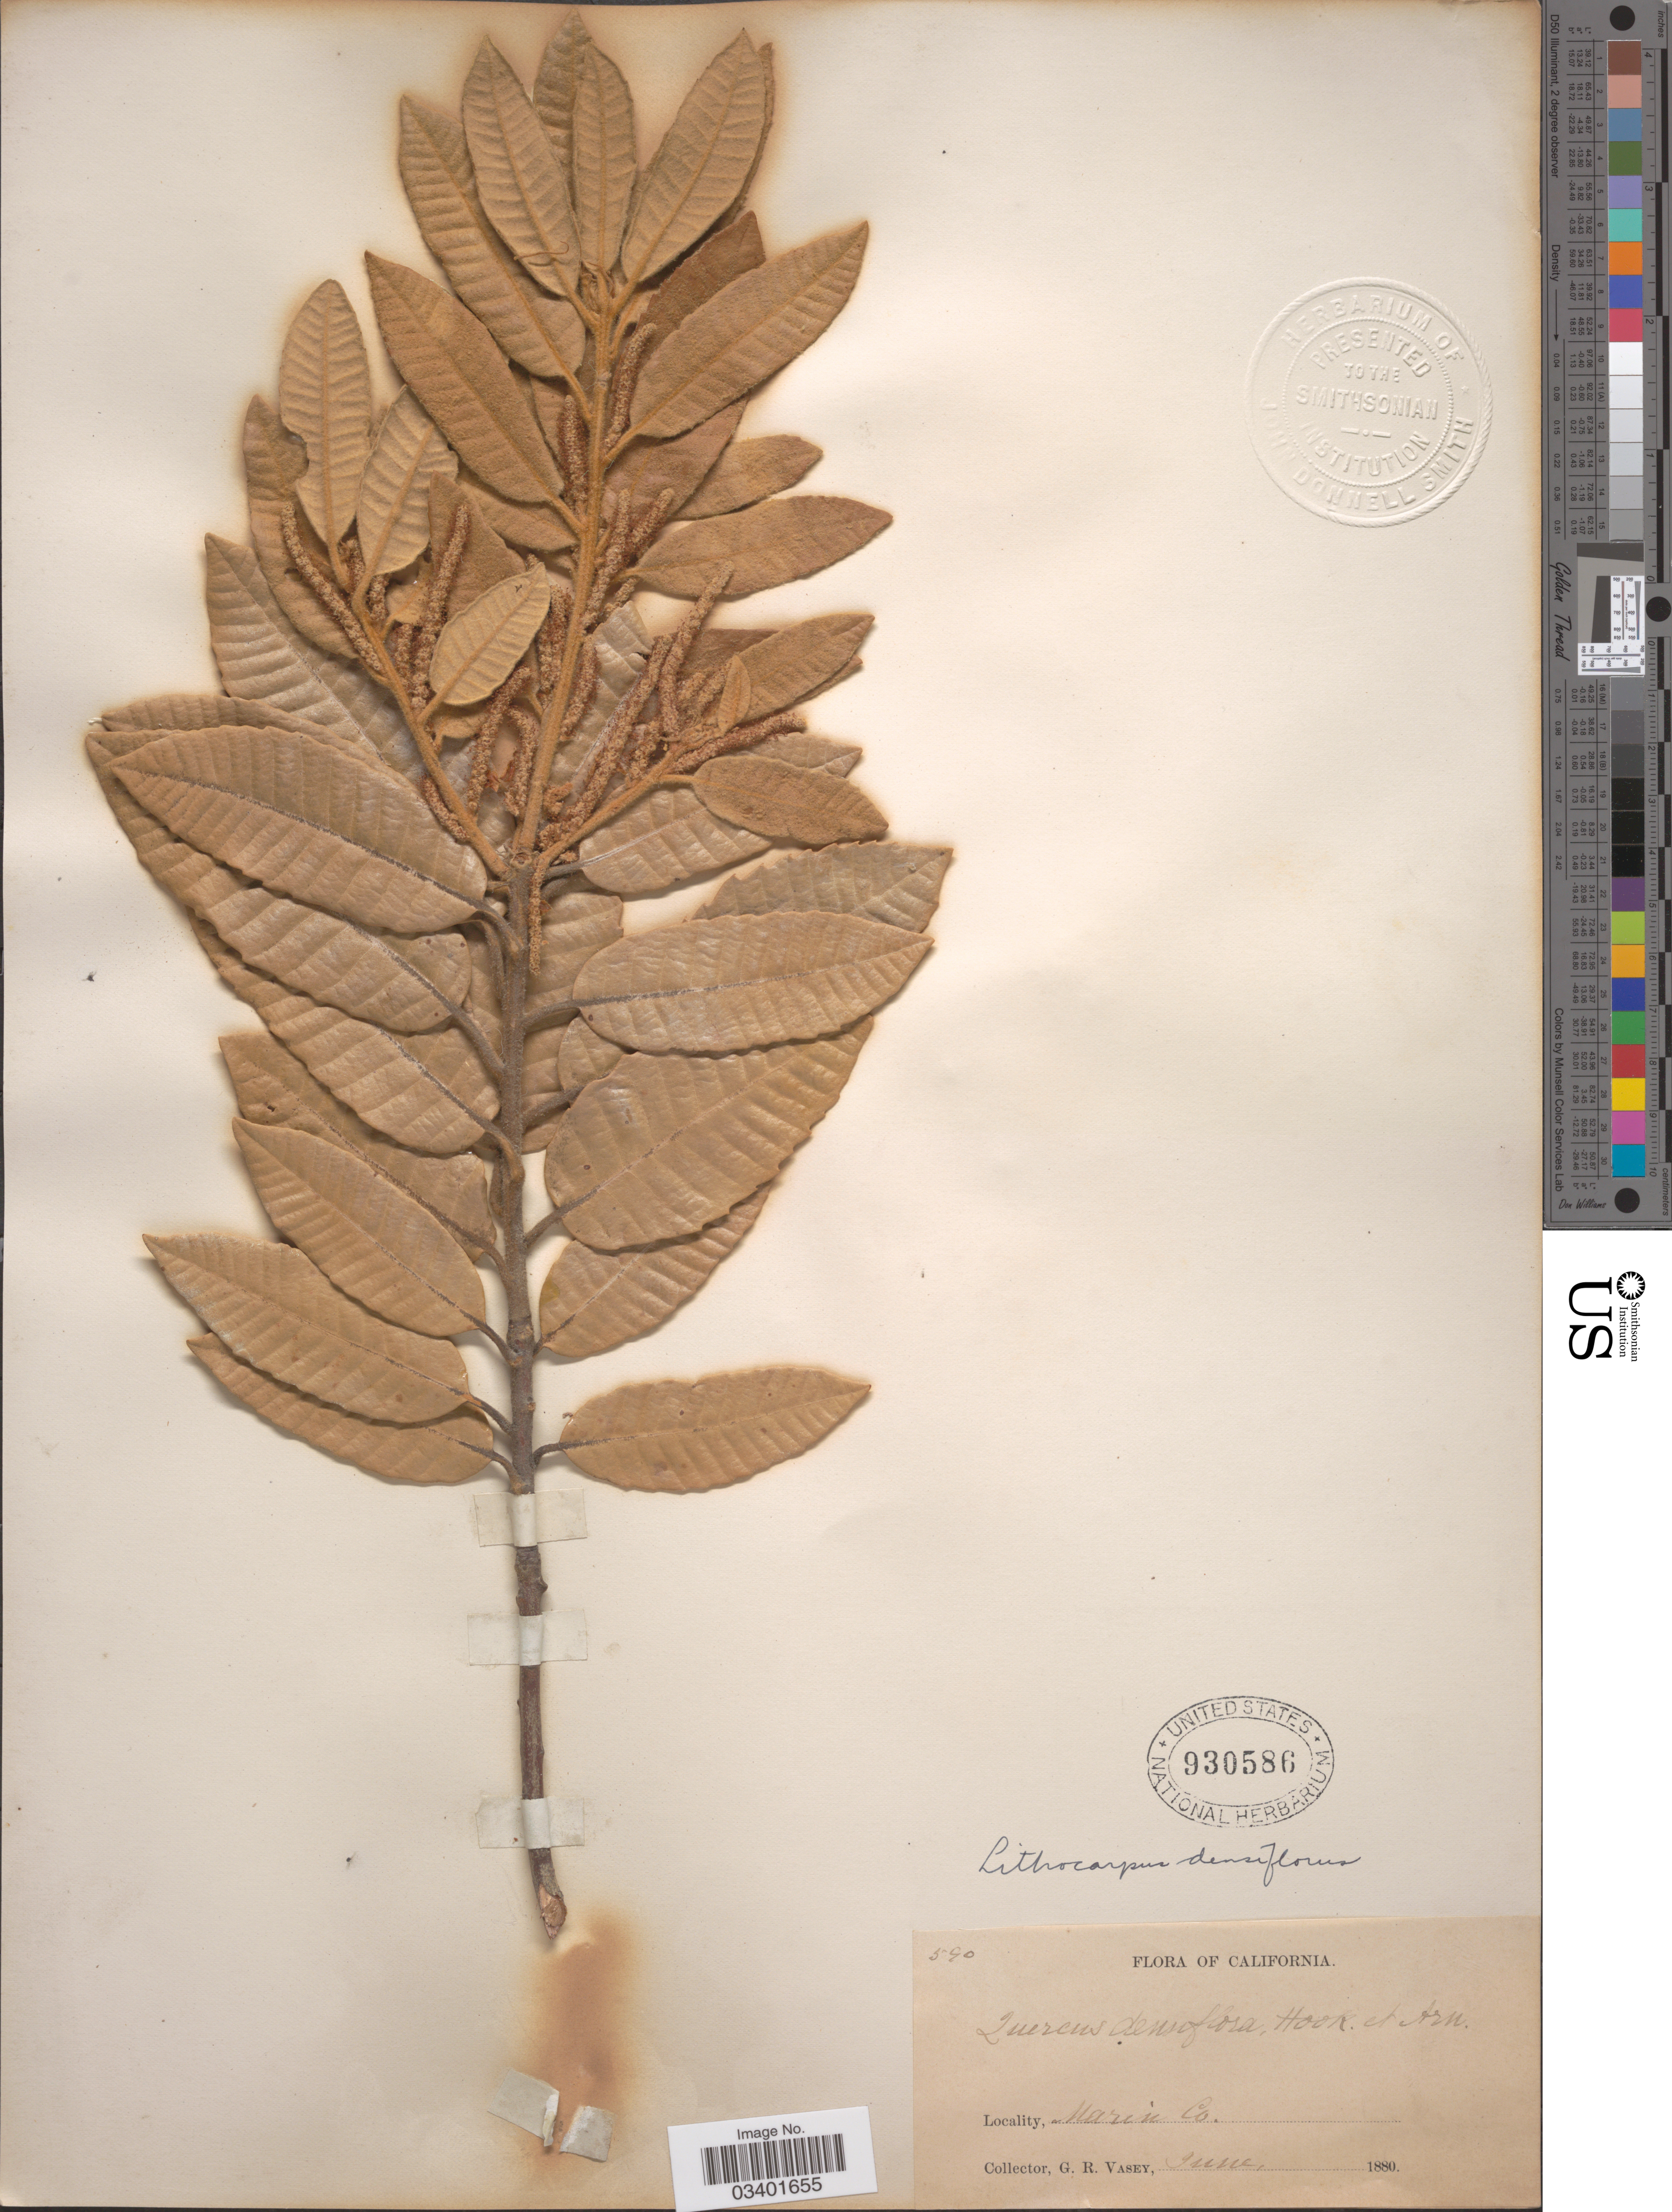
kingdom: Plantae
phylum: Tracheophyta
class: Magnoliopsida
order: Fagales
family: Fagaceae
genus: Notholithocarpus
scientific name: Notholithocarpus densiflorus var. densiflorus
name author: (Hook. & Arn.) P. S. Manos et al.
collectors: G. R. Vasey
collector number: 590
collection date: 1880-06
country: United States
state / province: California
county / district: Marin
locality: Marin Co.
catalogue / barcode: US 930586